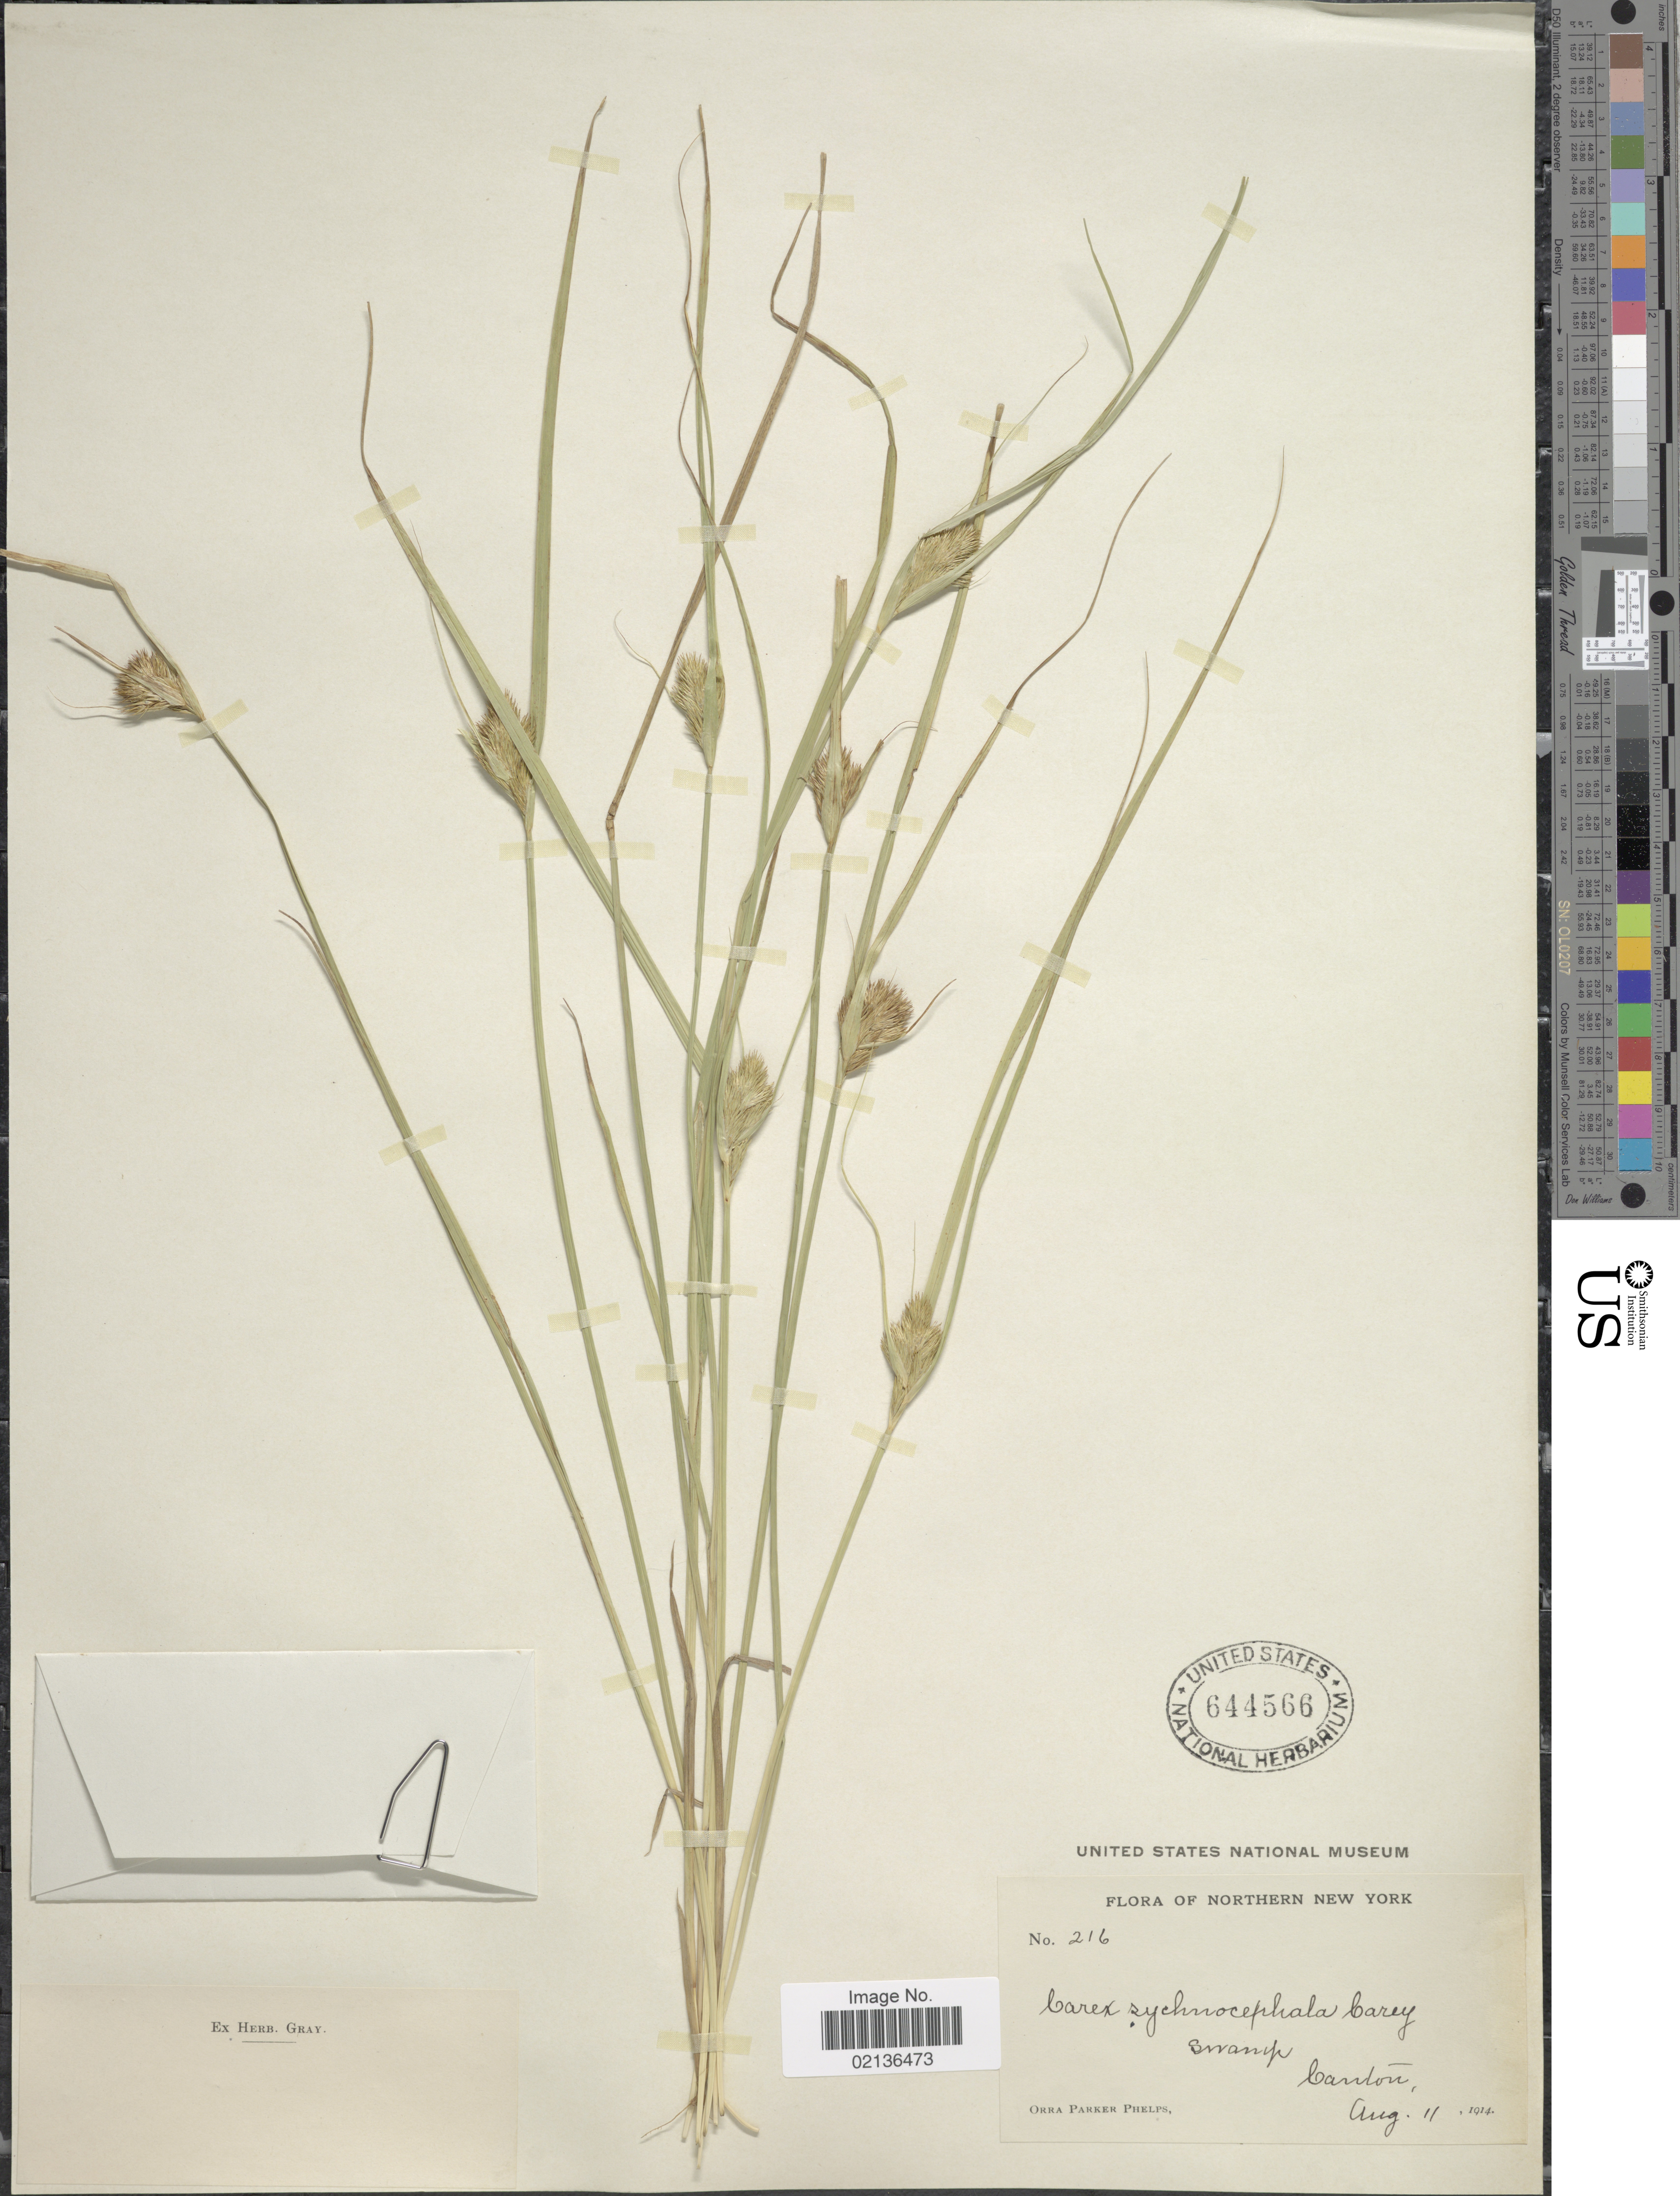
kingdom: Plantae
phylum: Tracheophyta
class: Liliopsida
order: Poales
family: Cyperaceae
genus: Carex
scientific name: Carex sychnocephala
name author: J. Carey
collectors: O. P. Phelps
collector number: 216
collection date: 1914-08-11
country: United States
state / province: New York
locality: Northern New York, Canton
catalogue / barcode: US 644566